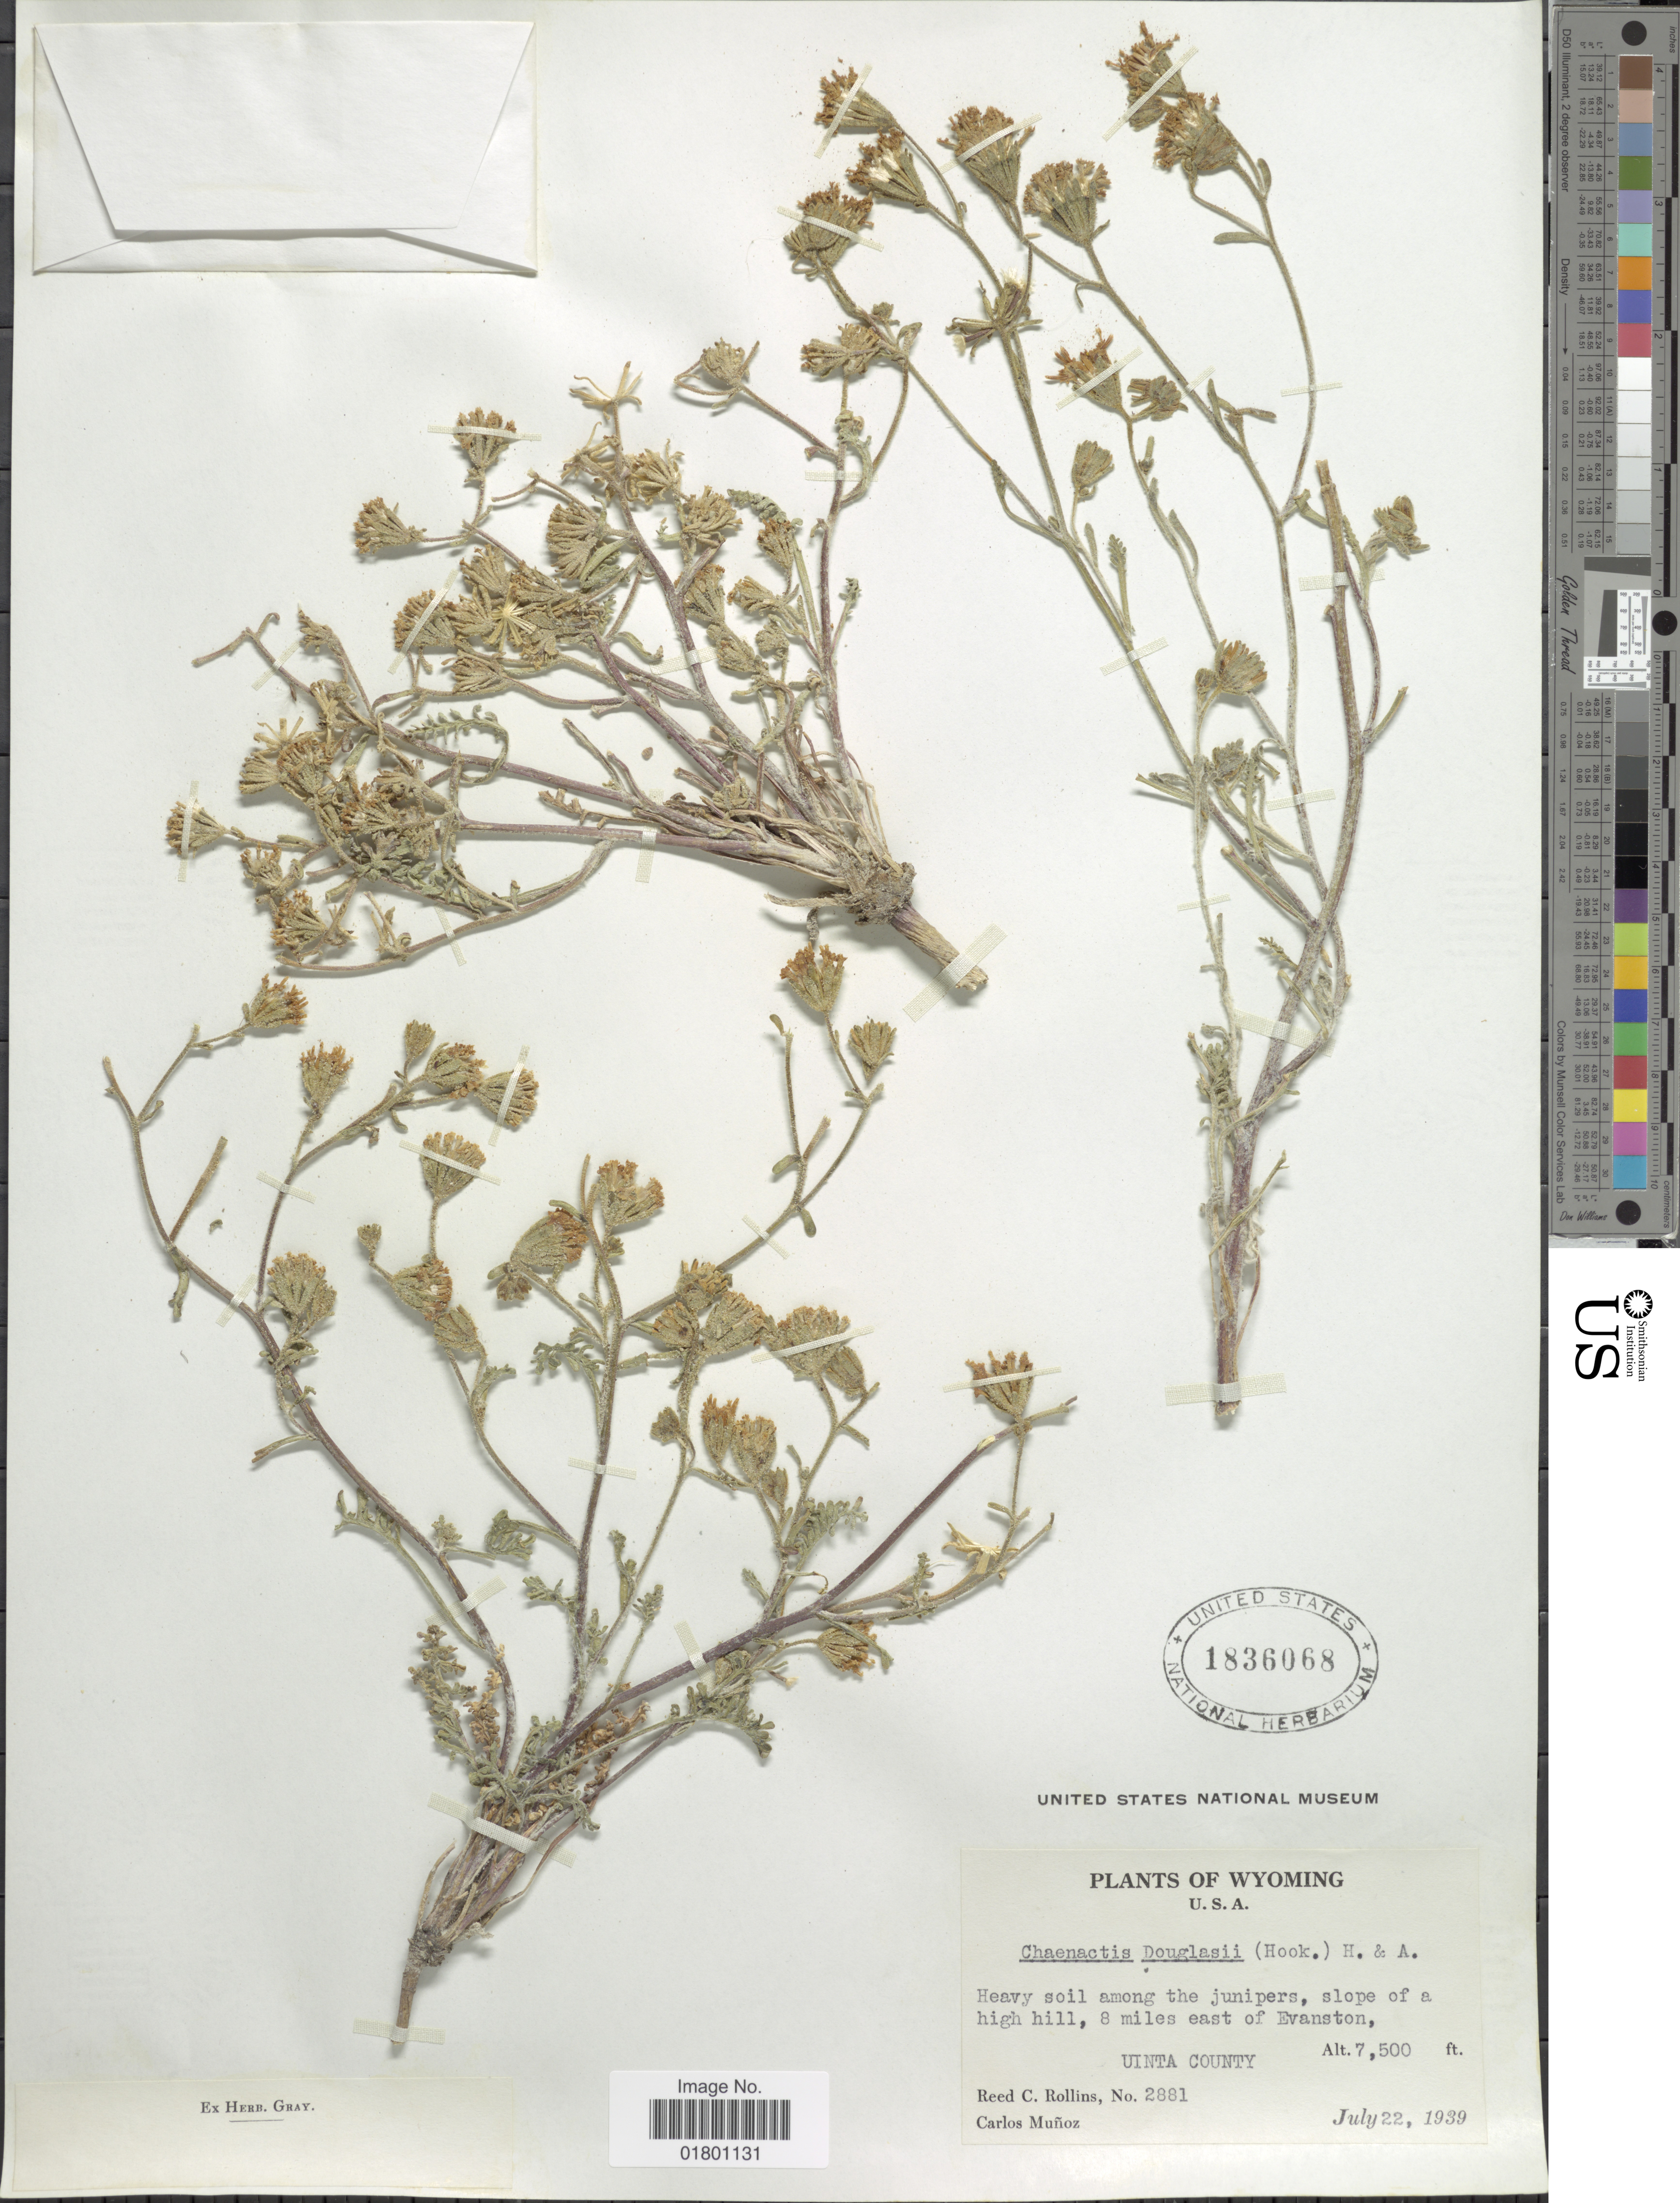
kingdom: Plantae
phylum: Tracheophyta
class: Magnoliopsida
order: Asterales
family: Asteraceae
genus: Chaenactis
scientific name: Chaenactis douglasii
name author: Hook. & Arn.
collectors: R. C. Rollins & C. Muñoz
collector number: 2881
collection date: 1939-07-22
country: United States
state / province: Wyoming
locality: Heavy soil among the junipers, slope of a high hill, 8 miles east of Evanston, Uinta County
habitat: slope of a high hill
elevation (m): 2286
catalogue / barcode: US 1836068